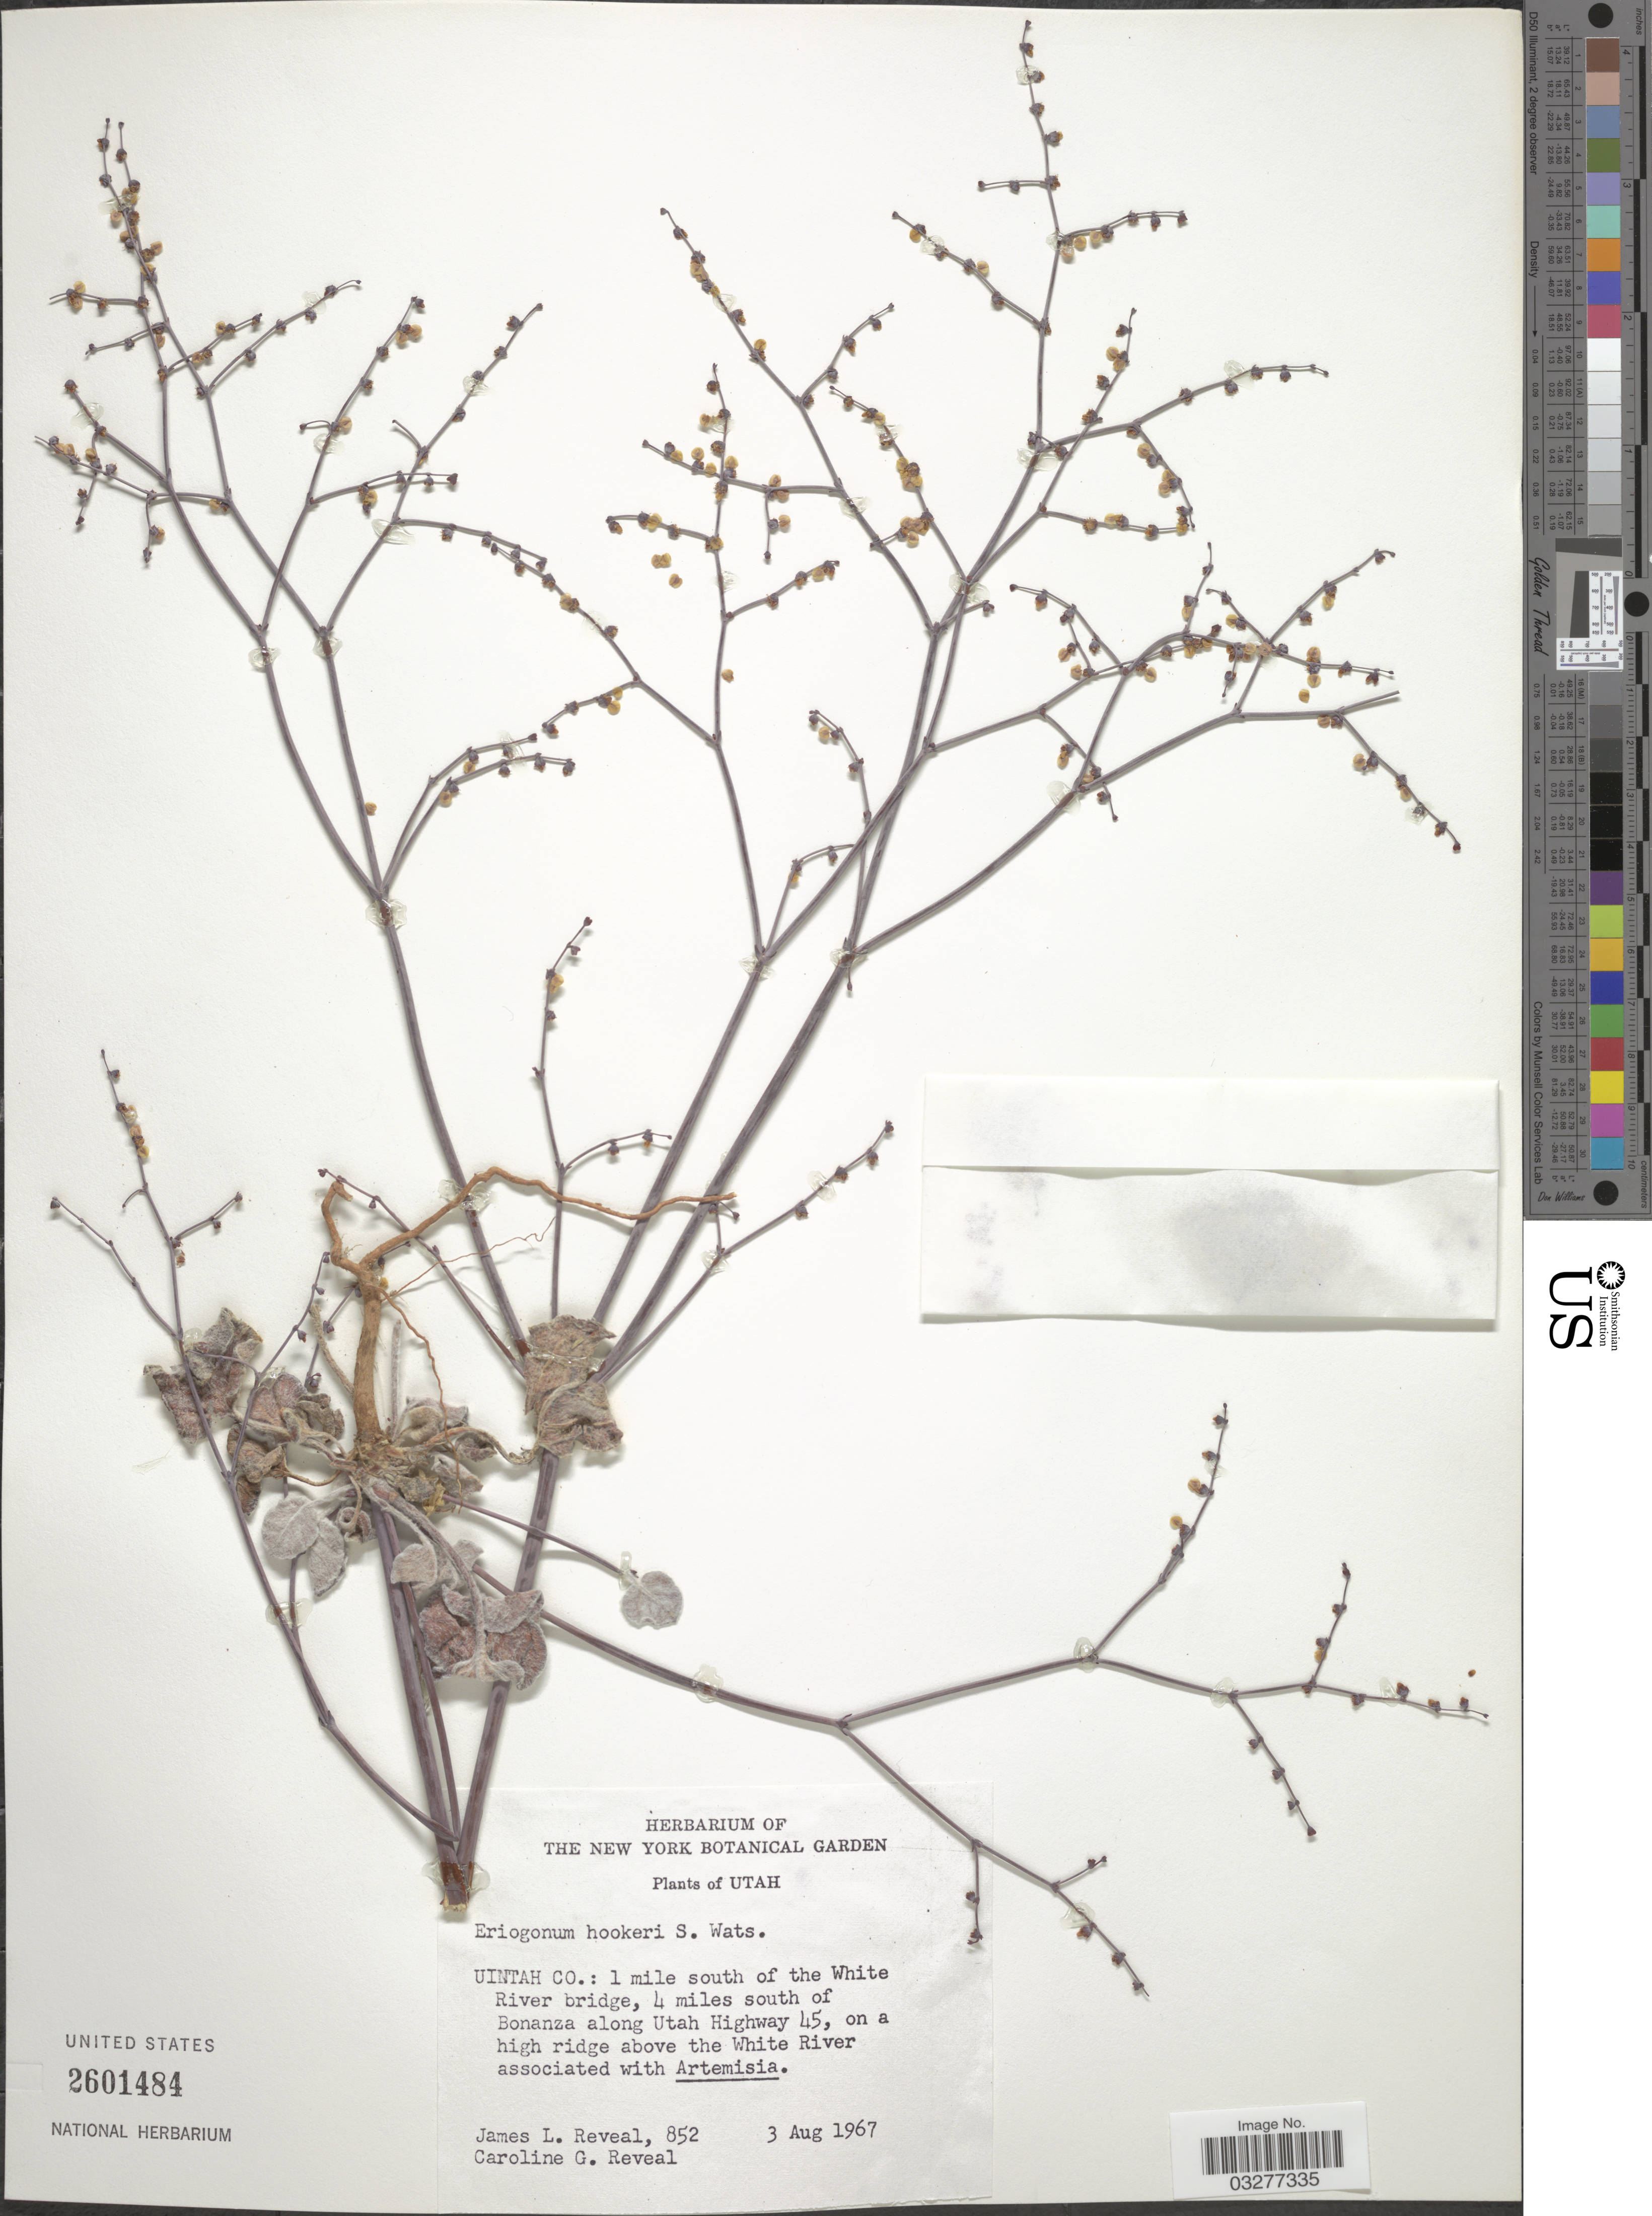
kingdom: Plantae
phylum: Tracheophyta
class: Magnoliopsida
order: Caryophyllales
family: Polygonaceae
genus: Eriogonum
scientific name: Eriogonum hookeri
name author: S. Watson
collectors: J. L. Reveal & C. G. Reveal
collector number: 852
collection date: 1967-08-03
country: United States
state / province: Utah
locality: Uintah Co.: 1 mile south of the White River bridge, 4 miles south of Bonanza along Utah Highway 45, on a high ridge above the White River.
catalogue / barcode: US 2601484